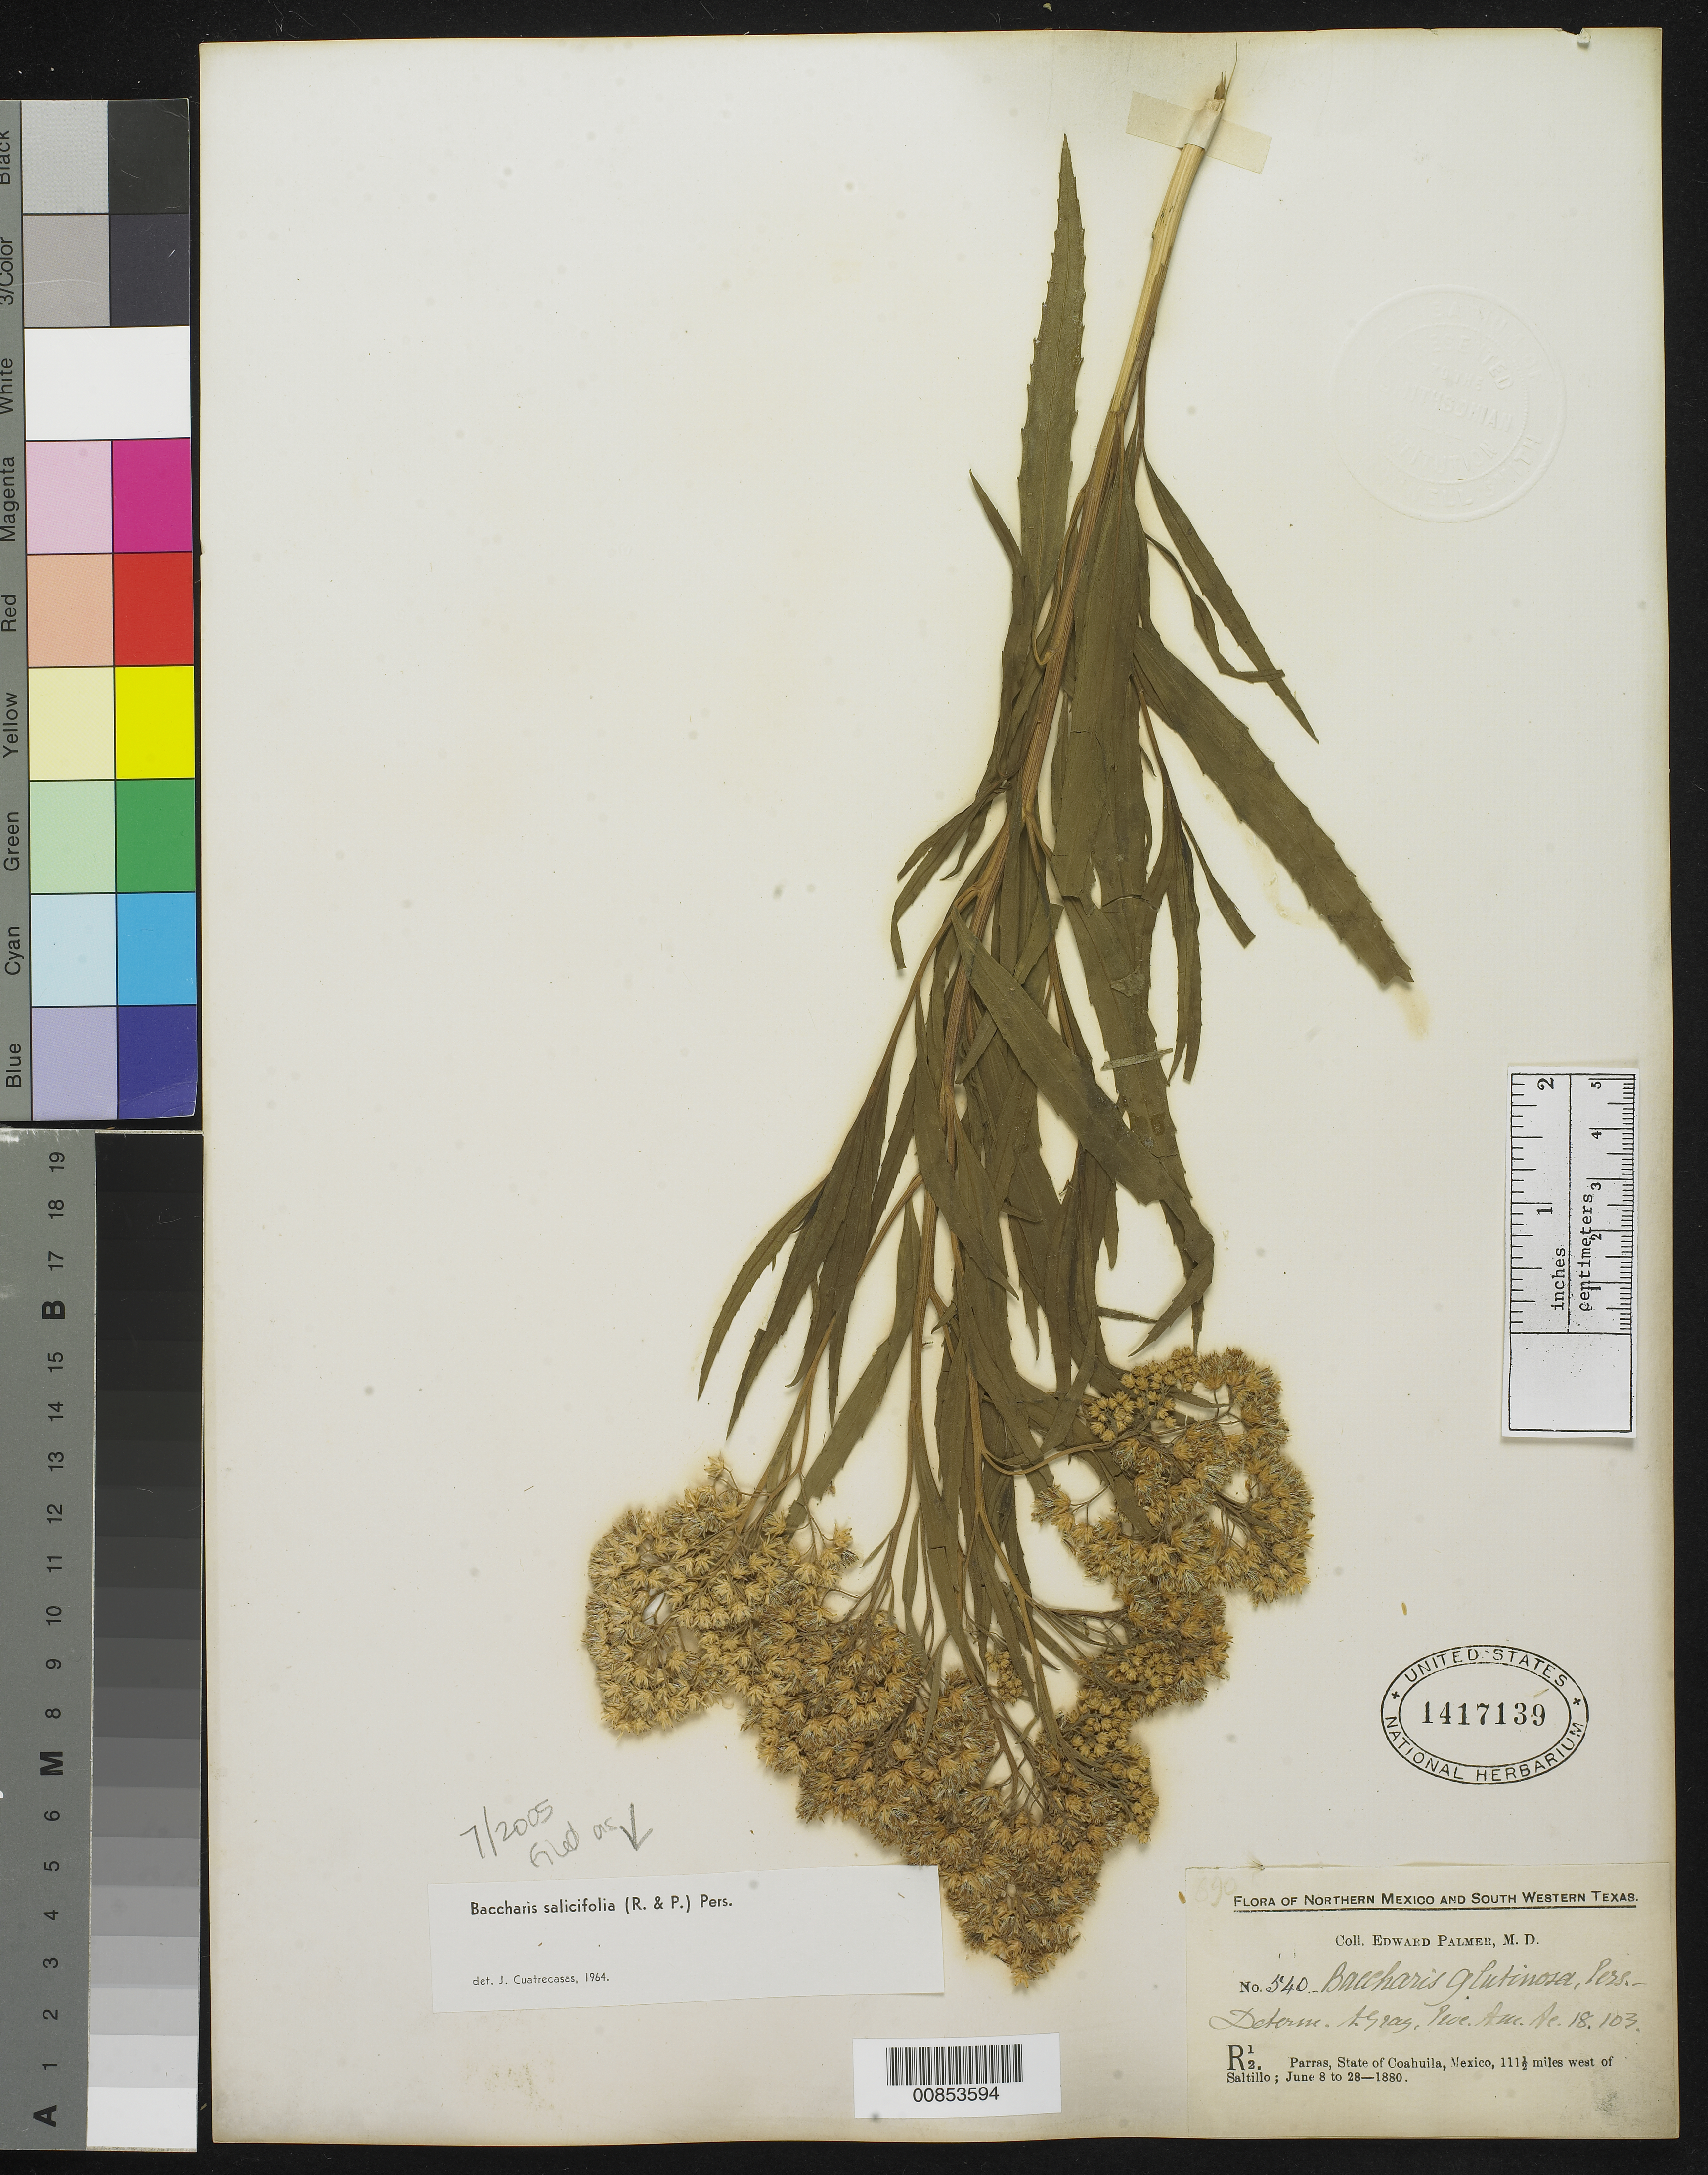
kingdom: Plantae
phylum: Tracheophyta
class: Magnoliopsida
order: Asterales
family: Asteraceae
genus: Baccharis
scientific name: Baccharis salicifolia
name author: (Ruiz & Pav.) Pers.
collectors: E. Palmer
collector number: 540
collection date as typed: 08 Jun 1880 to 28 Jun 1880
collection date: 1880-06-08/1880-06-28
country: Mexico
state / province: Coahuila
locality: R12. Parras, Coahuila, 111½ miles west of Saltillo.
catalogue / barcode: US 1417139